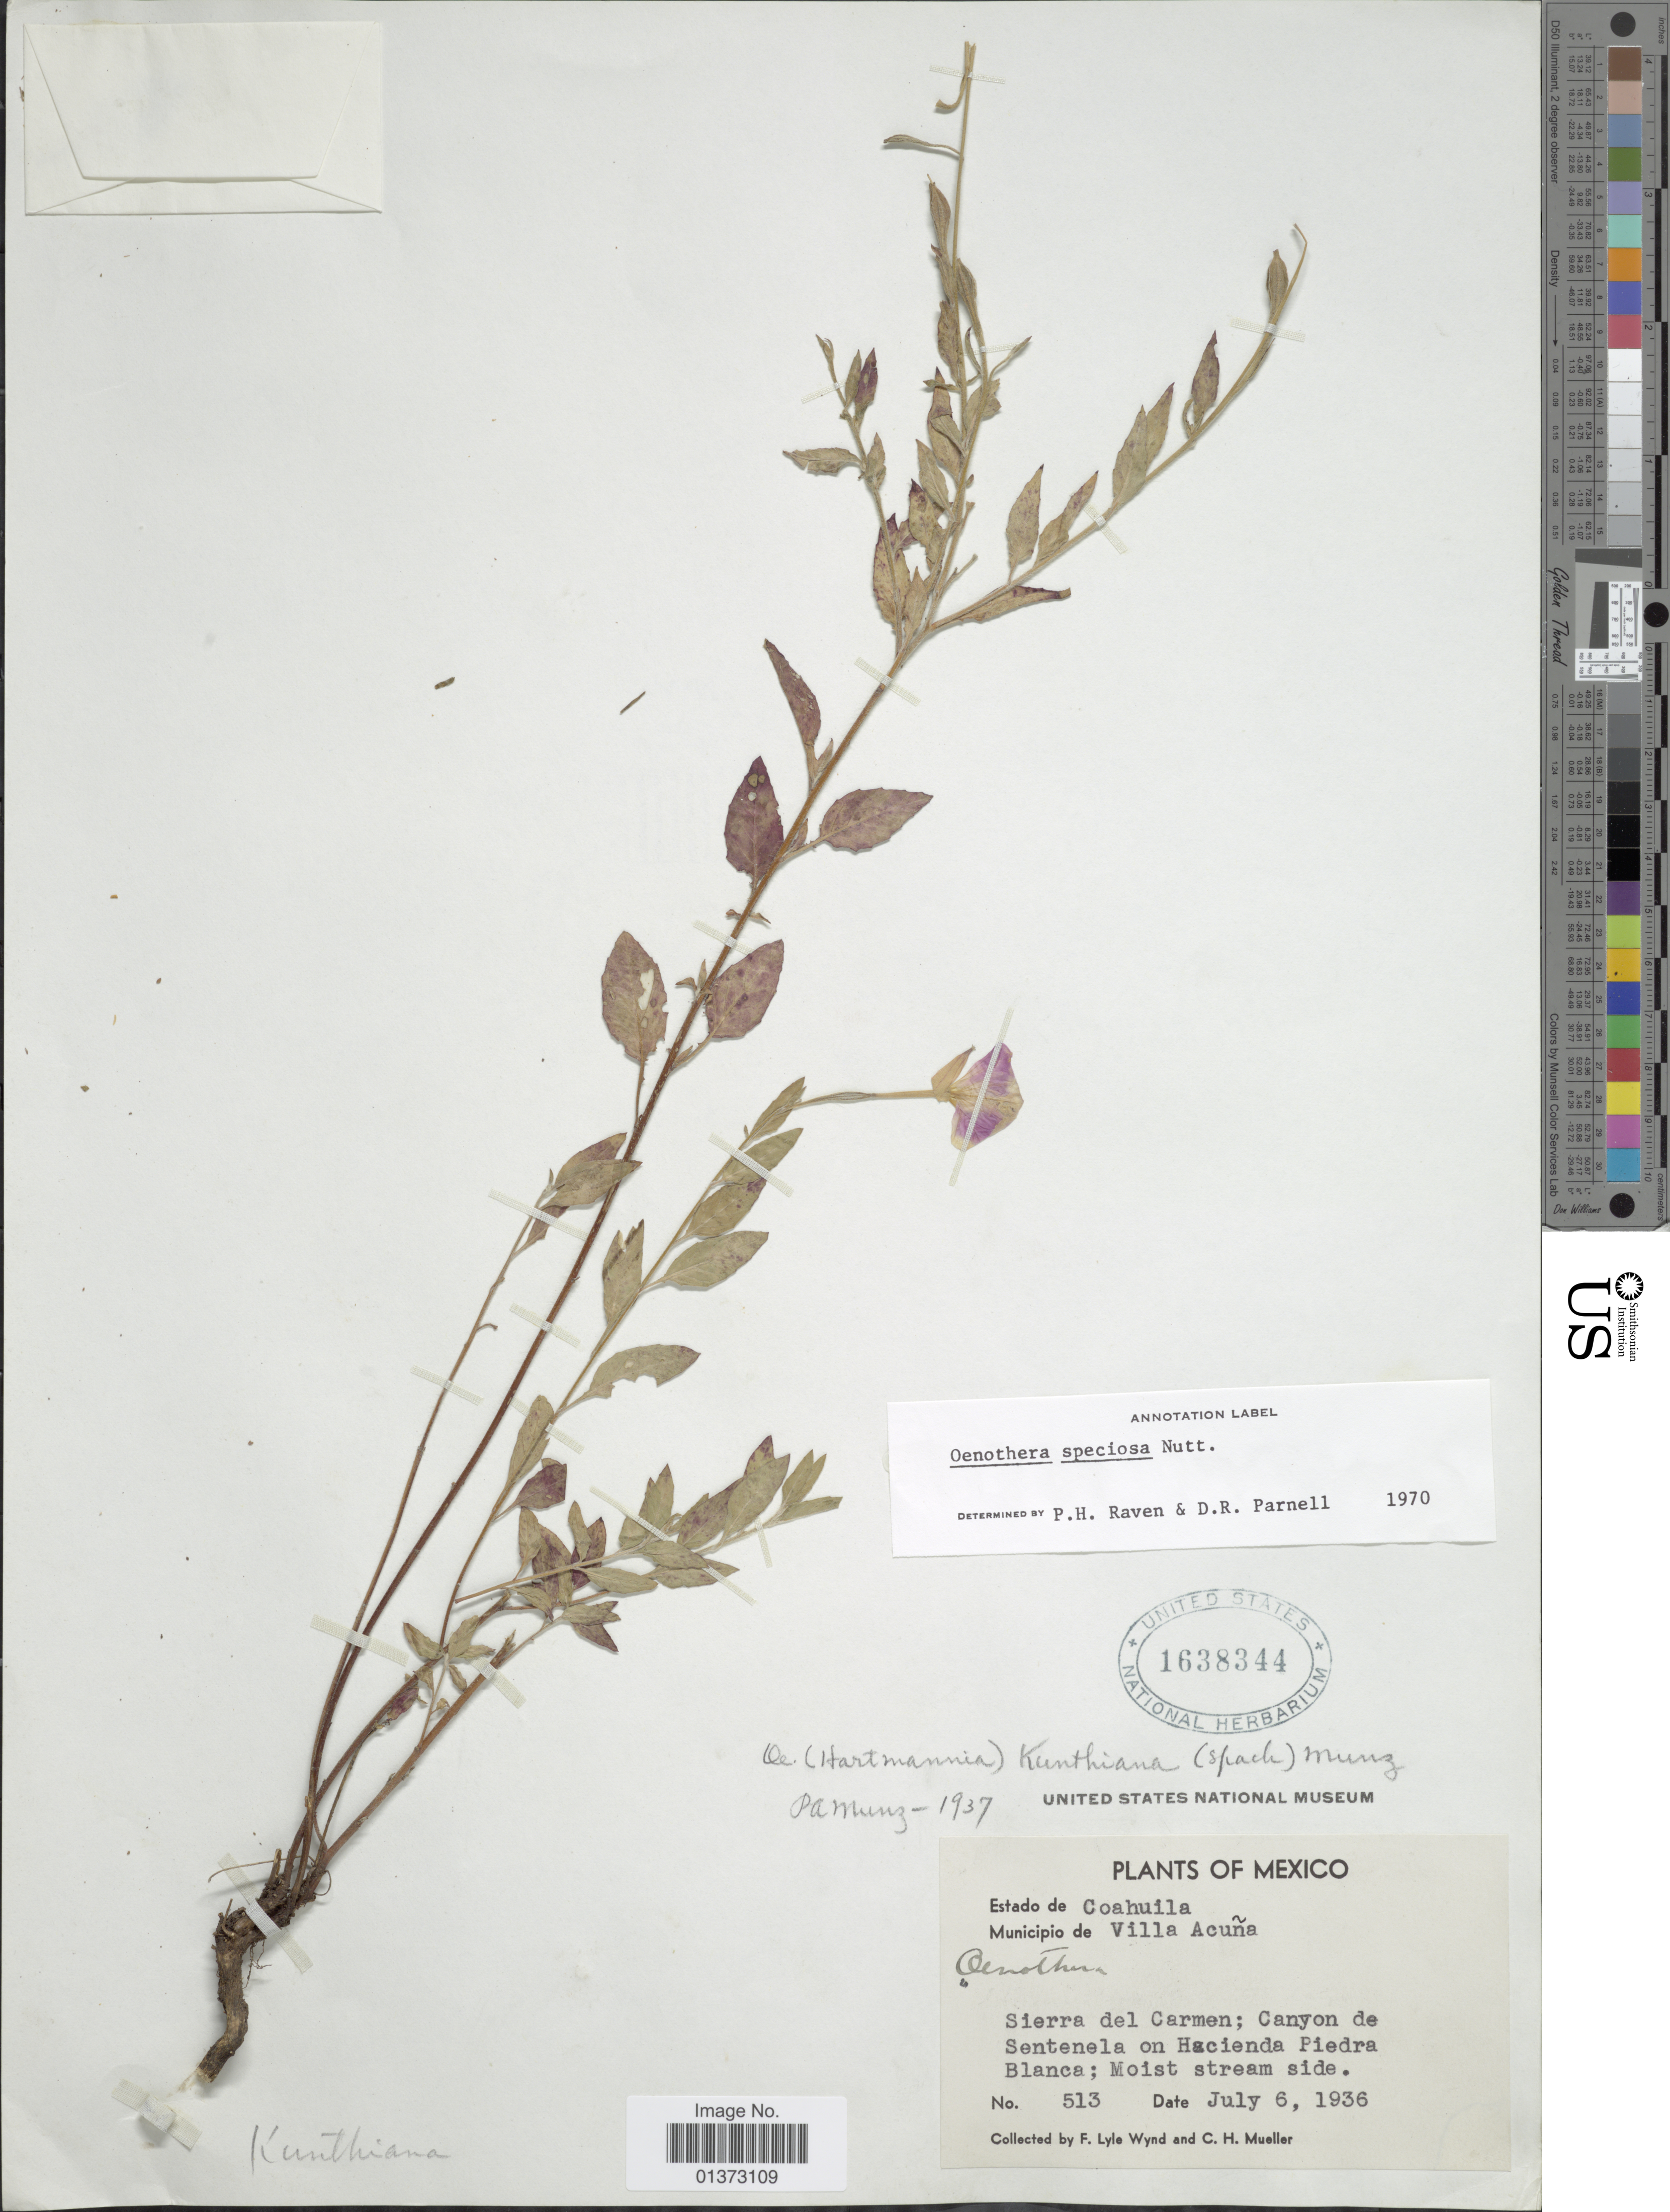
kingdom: Plantae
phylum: Tracheophyta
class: Magnoliopsida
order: Myrtales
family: Onagraceae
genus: Oenothera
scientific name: Oenothera texensis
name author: P.H. Raven & D.R. Parn.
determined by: Wagner, W. L., (BOT), Smithsonian Institution - National Museum of Natural History (UNITED STATES)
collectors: F. L. Wynd & C. H. Mueller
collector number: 513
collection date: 1936-07-06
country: Mexico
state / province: Coahuila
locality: Municipio de Villa Acuña, Sierra del Carmen; Canyon de Sentenela on Hacienda Piedra Blanca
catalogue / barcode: US 1638344